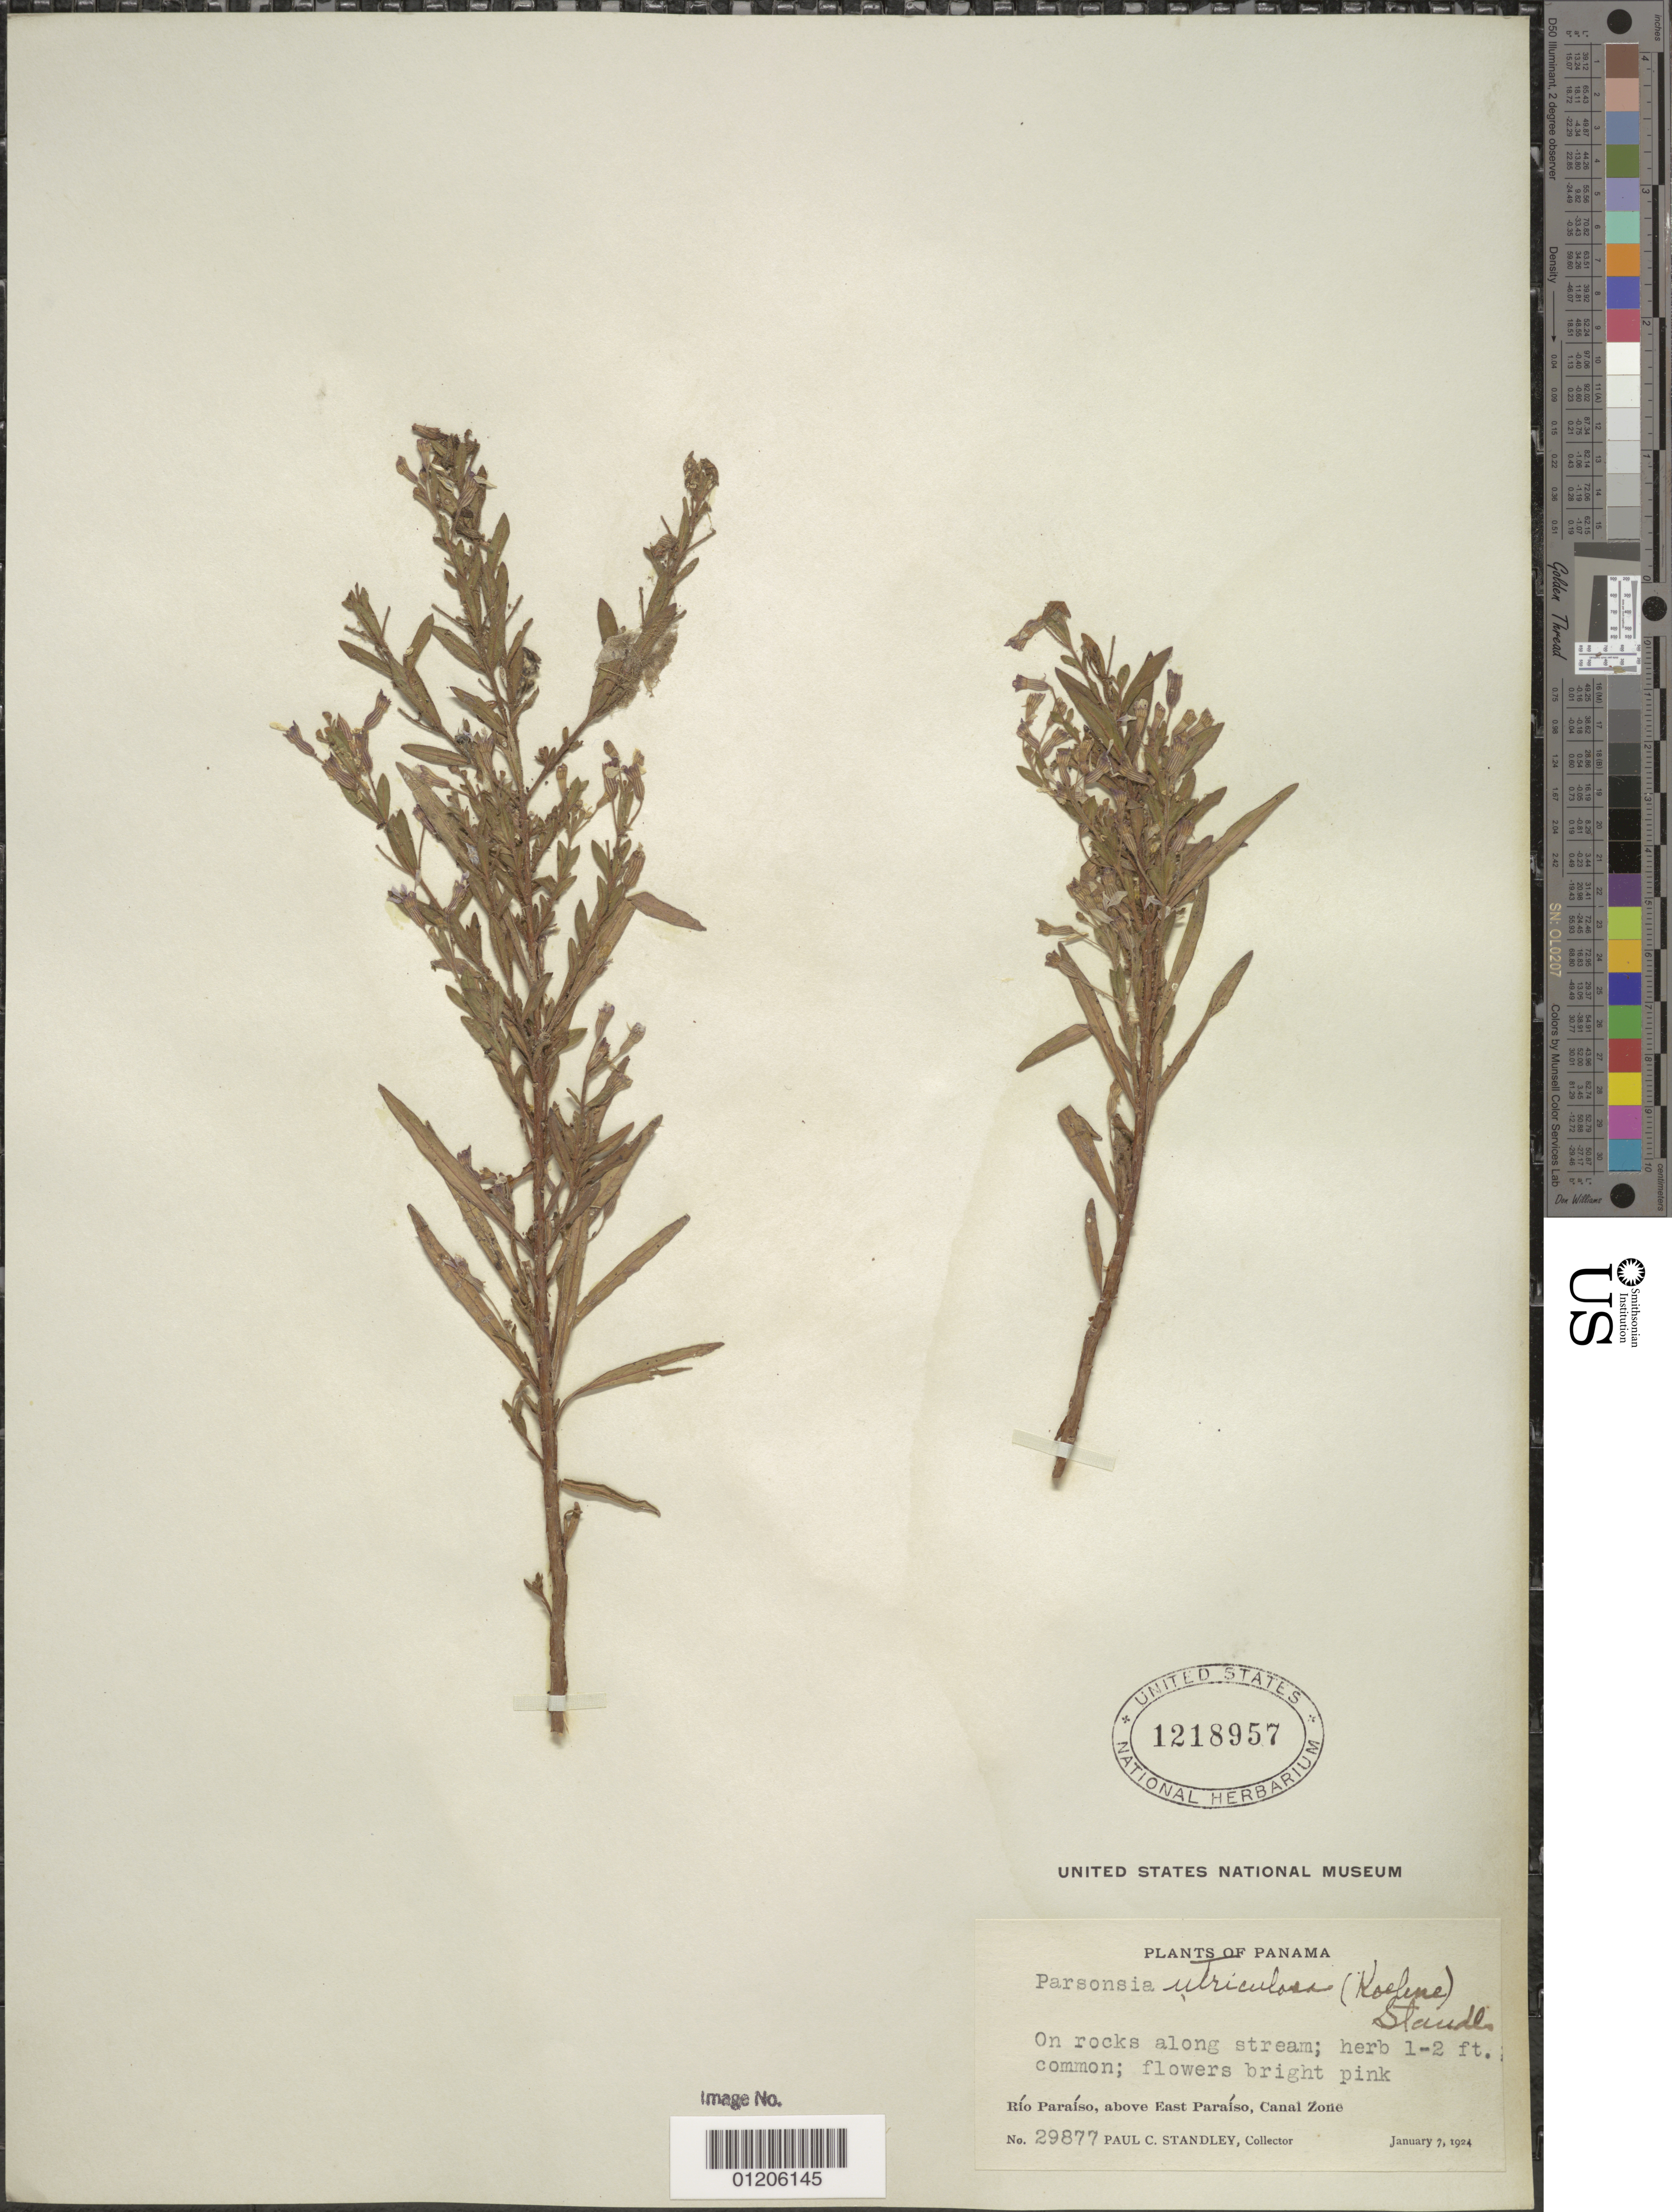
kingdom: Plantae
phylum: Tracheophyta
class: Magnoliopsida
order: Myrtales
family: Lythraceae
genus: Cuphea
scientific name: Cuphea utriculosa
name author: Koehne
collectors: P. C. Standley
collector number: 29877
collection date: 1924-01-07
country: Panama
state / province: Panamá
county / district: Canal Zone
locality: Rio Paraiso, above E Paraiso.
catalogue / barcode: US 1218957